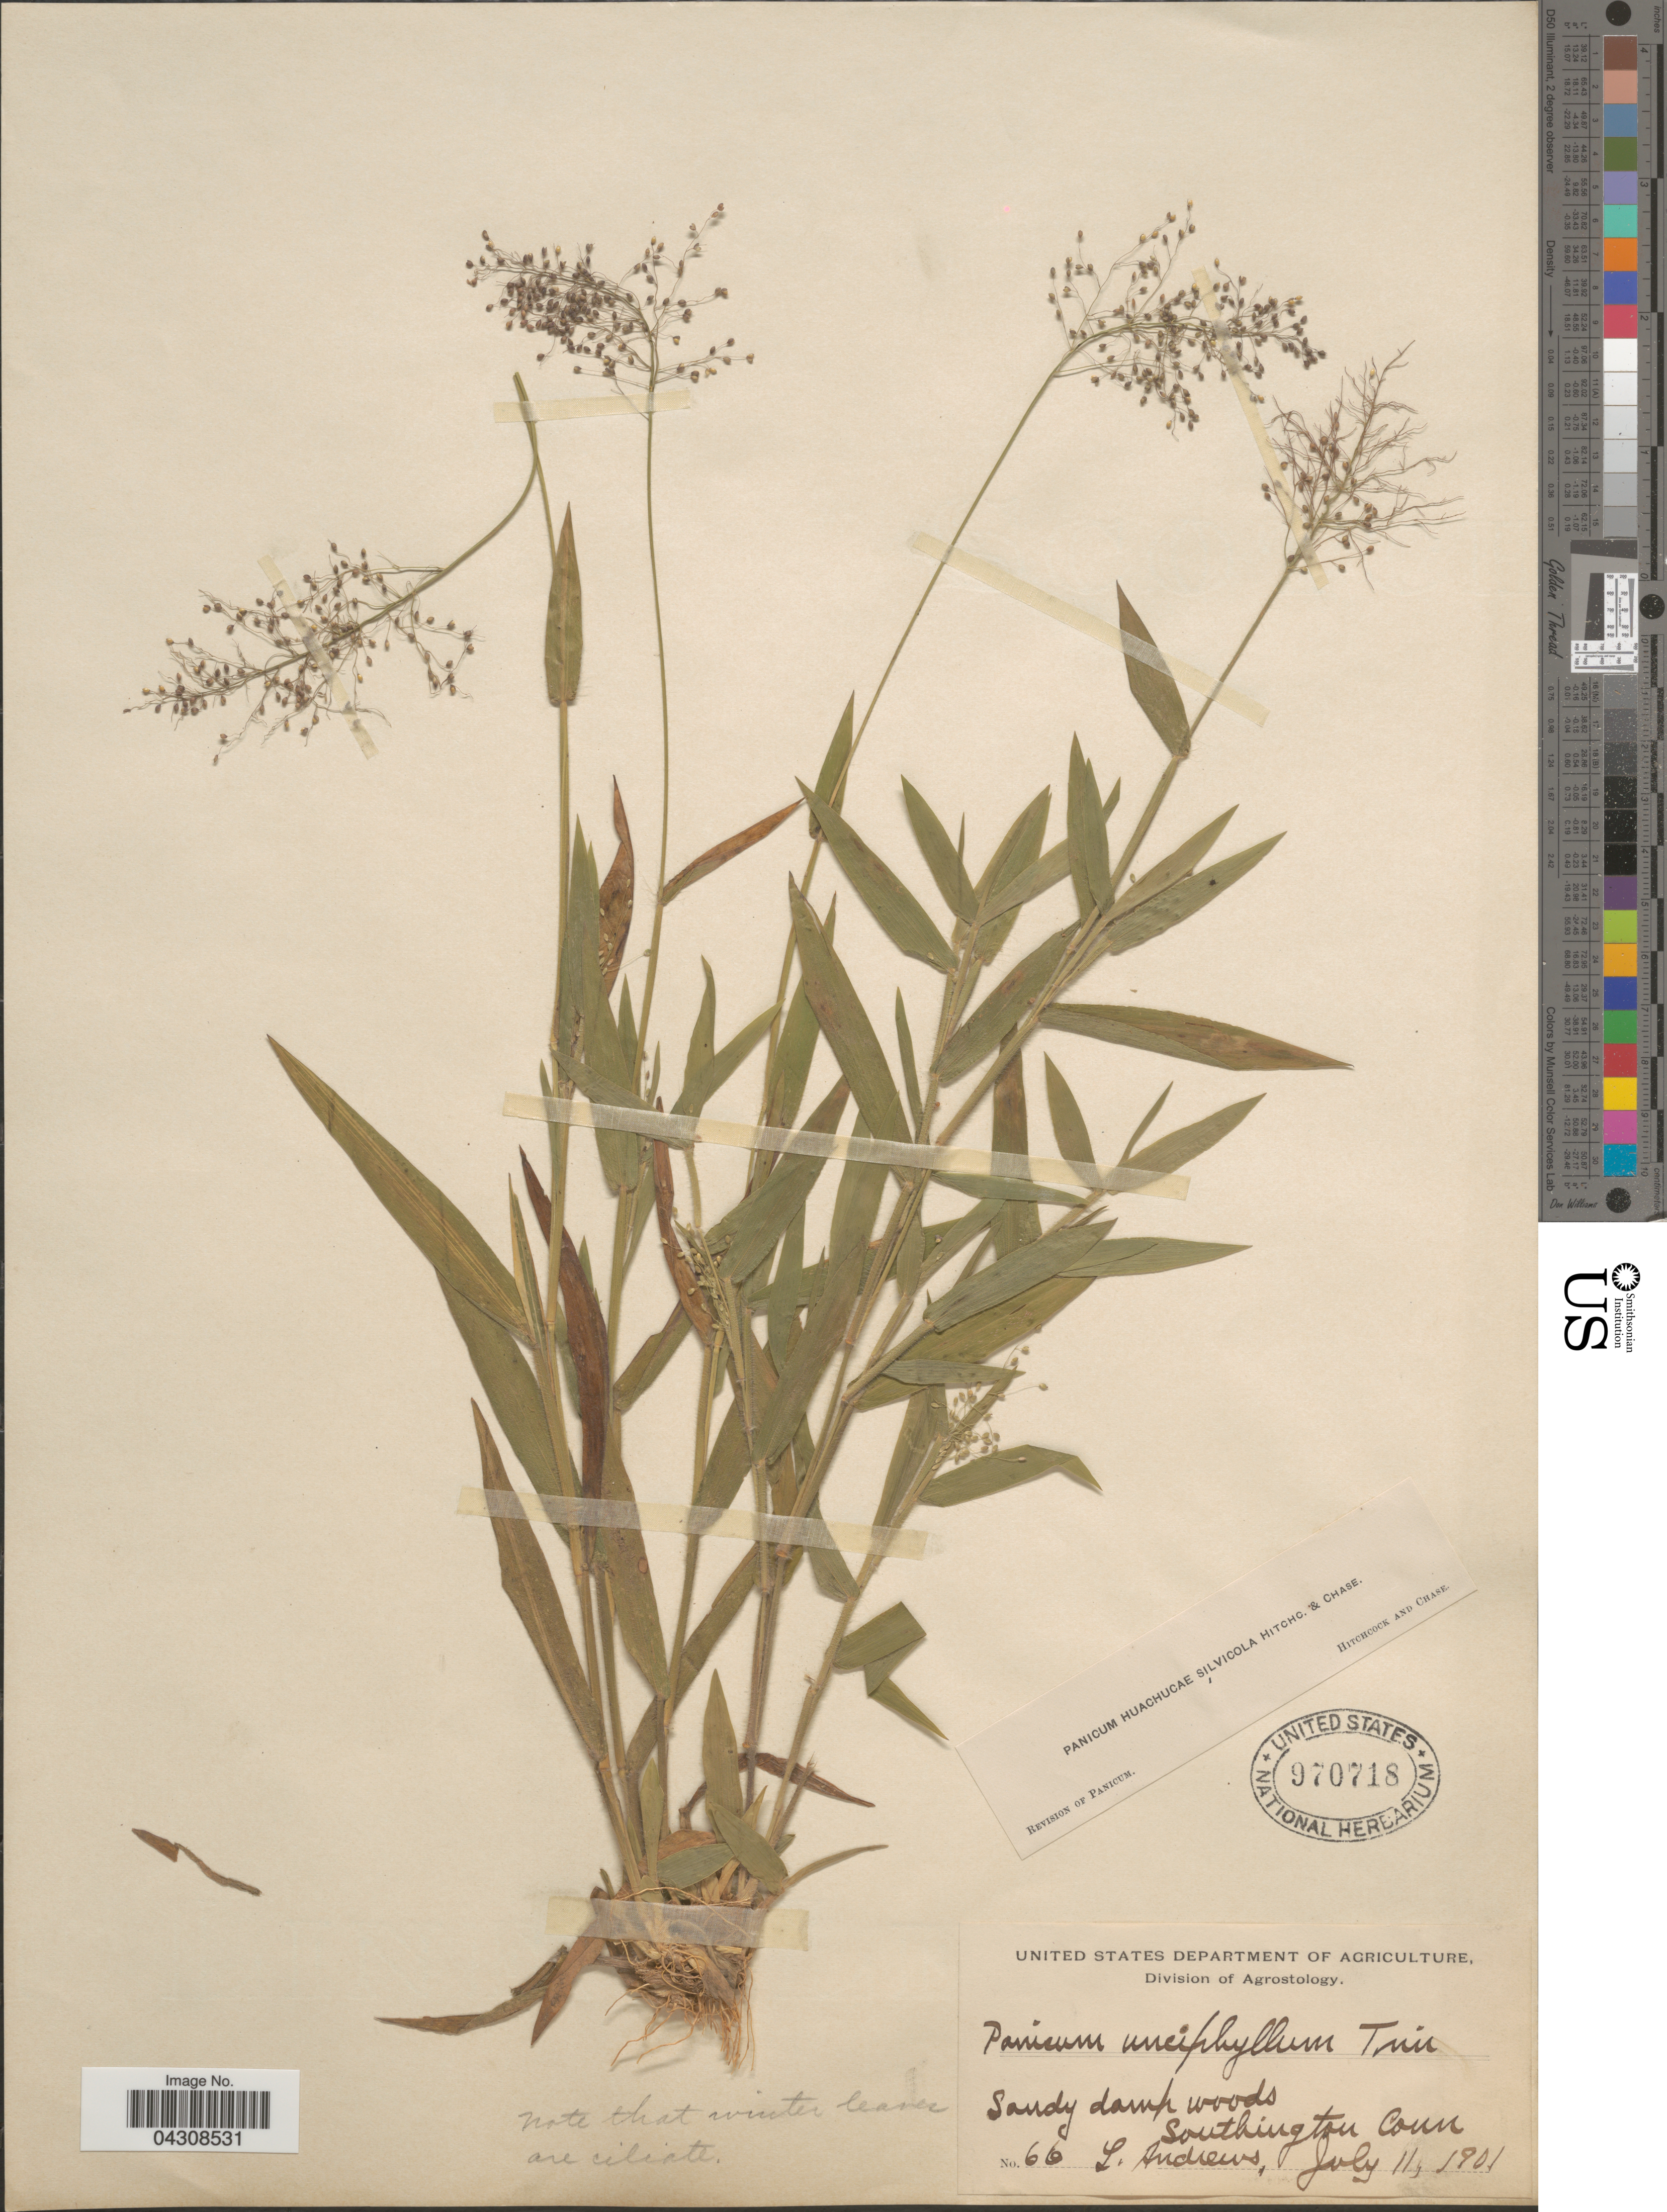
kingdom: Plantae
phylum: Tracheophyta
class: Liliopsida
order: Poales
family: Poaceae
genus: Dichanthelium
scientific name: Dichanthelium acuminatum var. acuminatum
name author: (Sw.) Gould & C.A. Clark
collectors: L. Andrews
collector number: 66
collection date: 1901-07-11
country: United States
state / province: Connecticut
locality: Sandy damp woods. Southington.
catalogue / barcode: US 970718